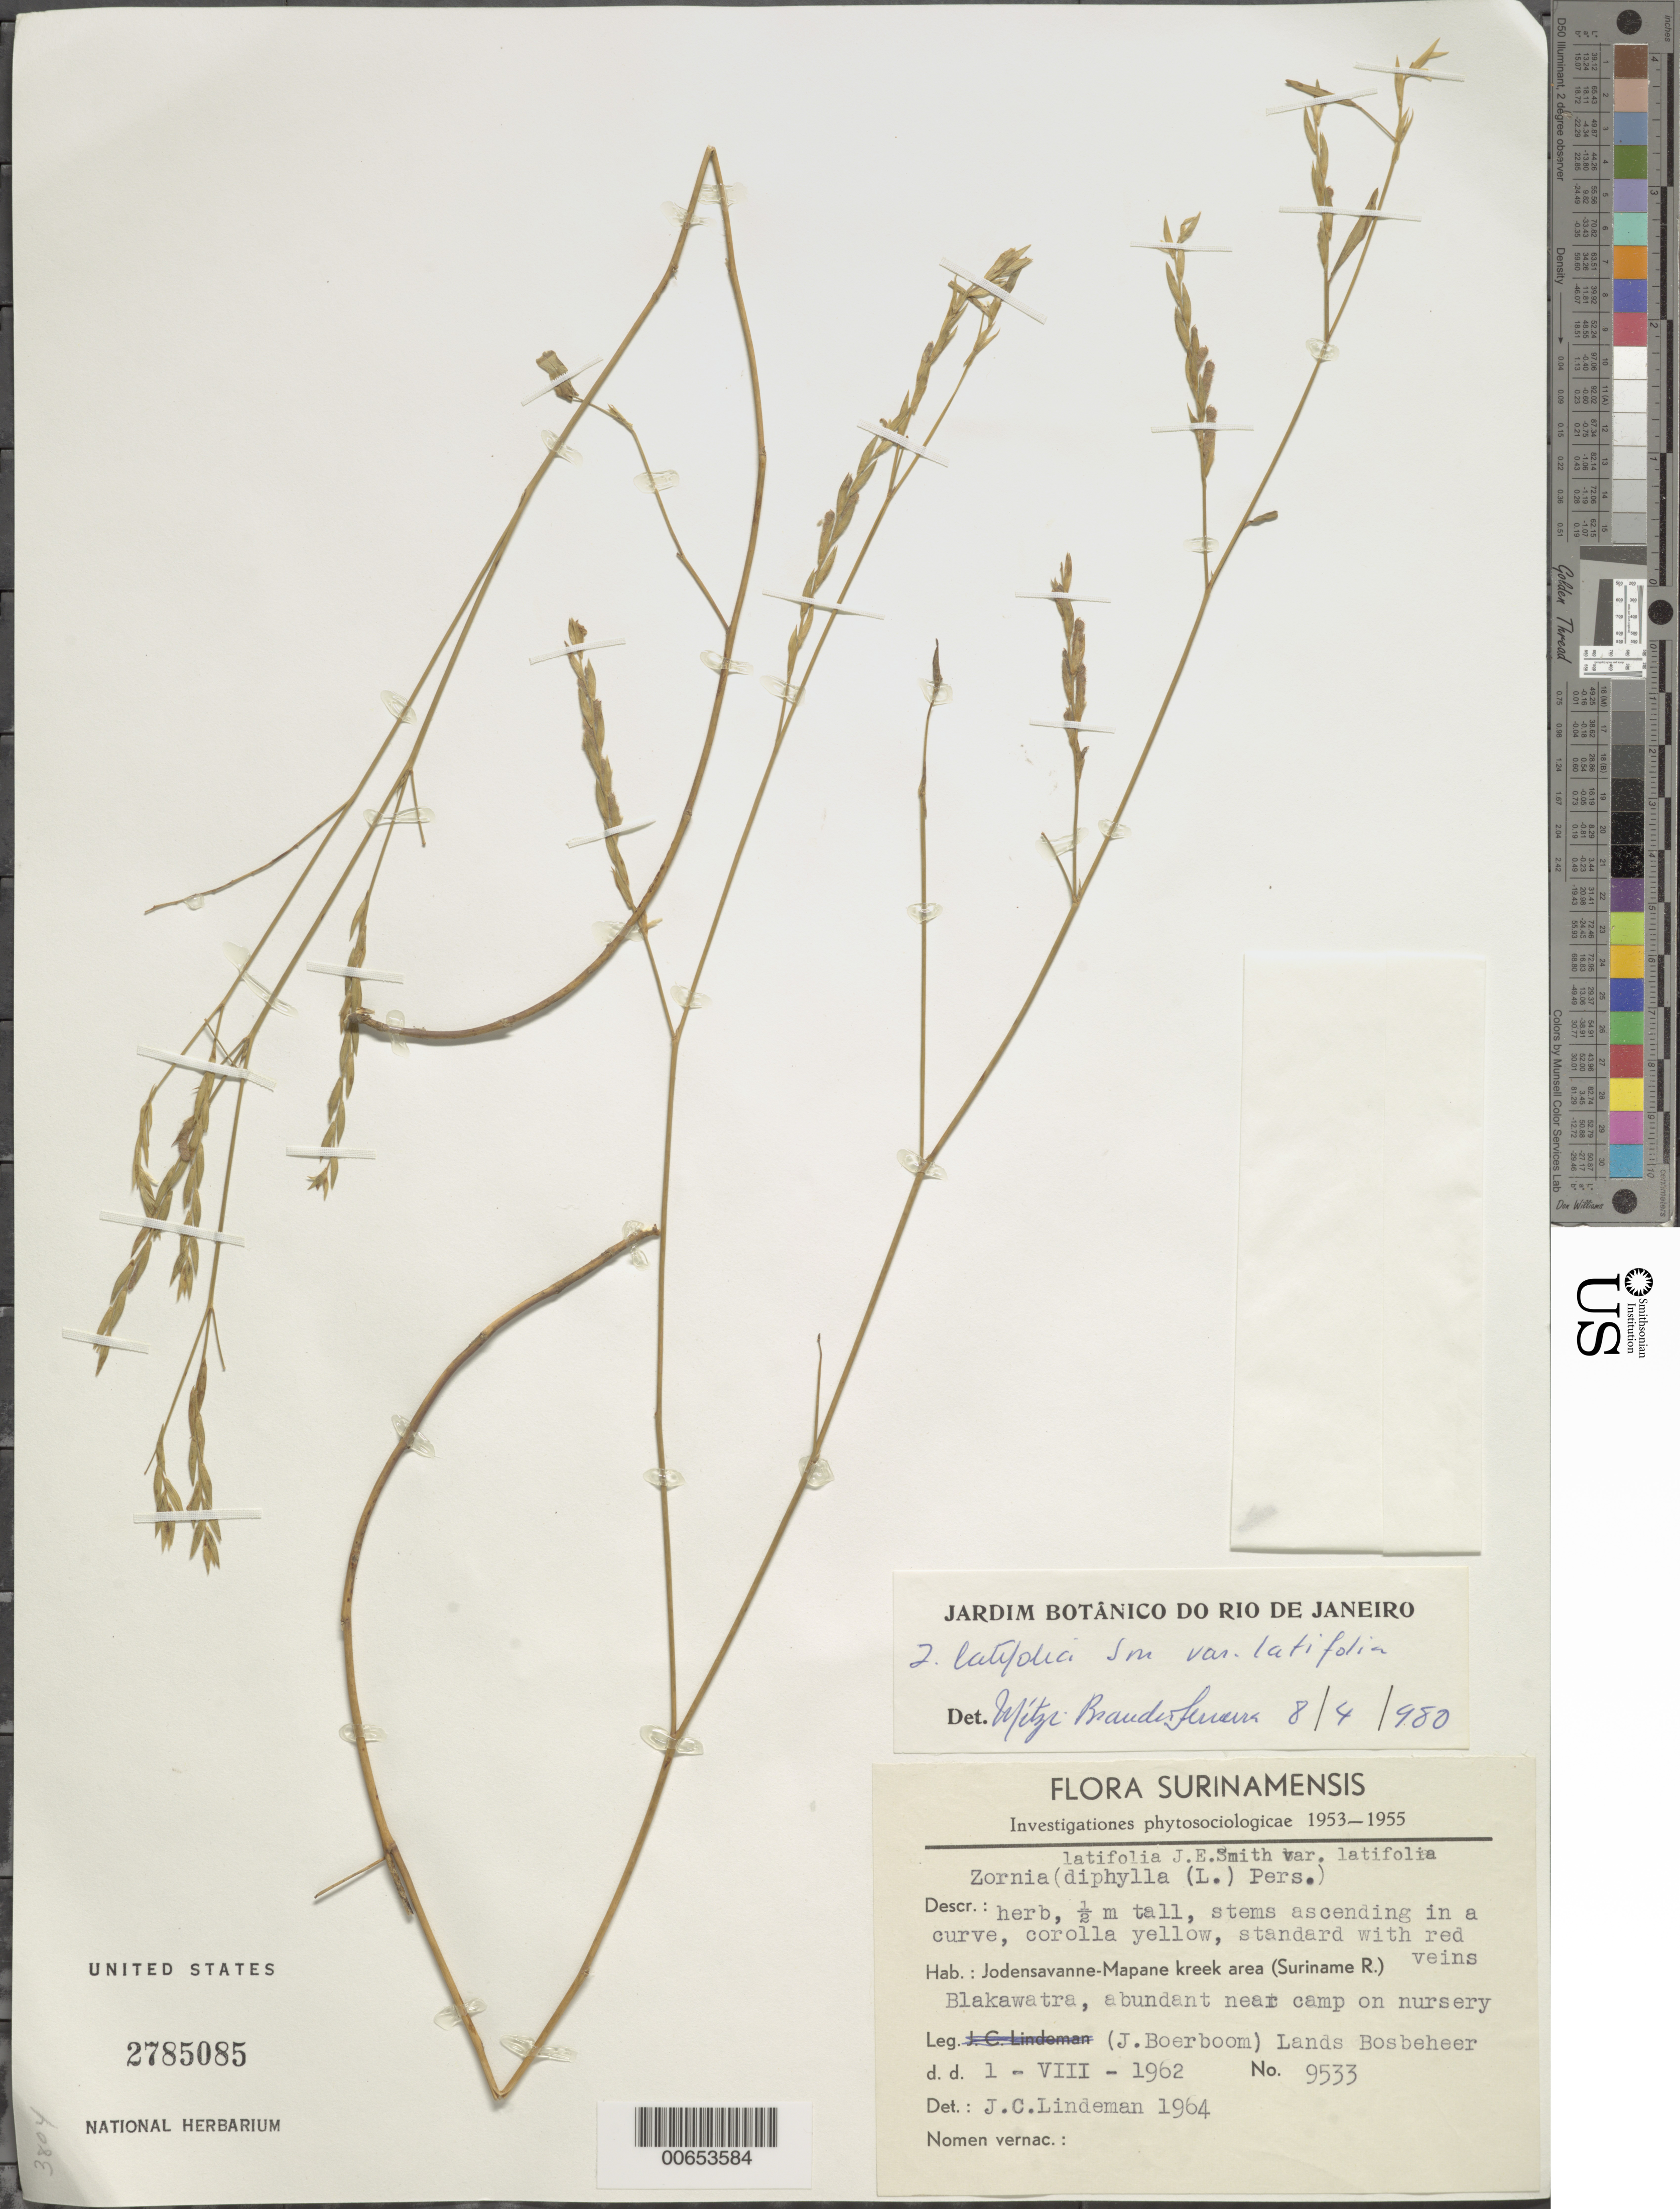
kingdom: Plantae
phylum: Tracheophyta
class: Magnoliopsida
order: Fabales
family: Fabaceae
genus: Zornia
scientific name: Zornia latifolia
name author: Sm.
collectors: J. Boerboom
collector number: LBB 9533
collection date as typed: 1-Aug-62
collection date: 1962-08-01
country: Suriname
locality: Blakawatra; Jodenssavanne-Mapane Kreek area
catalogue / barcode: US 2785085